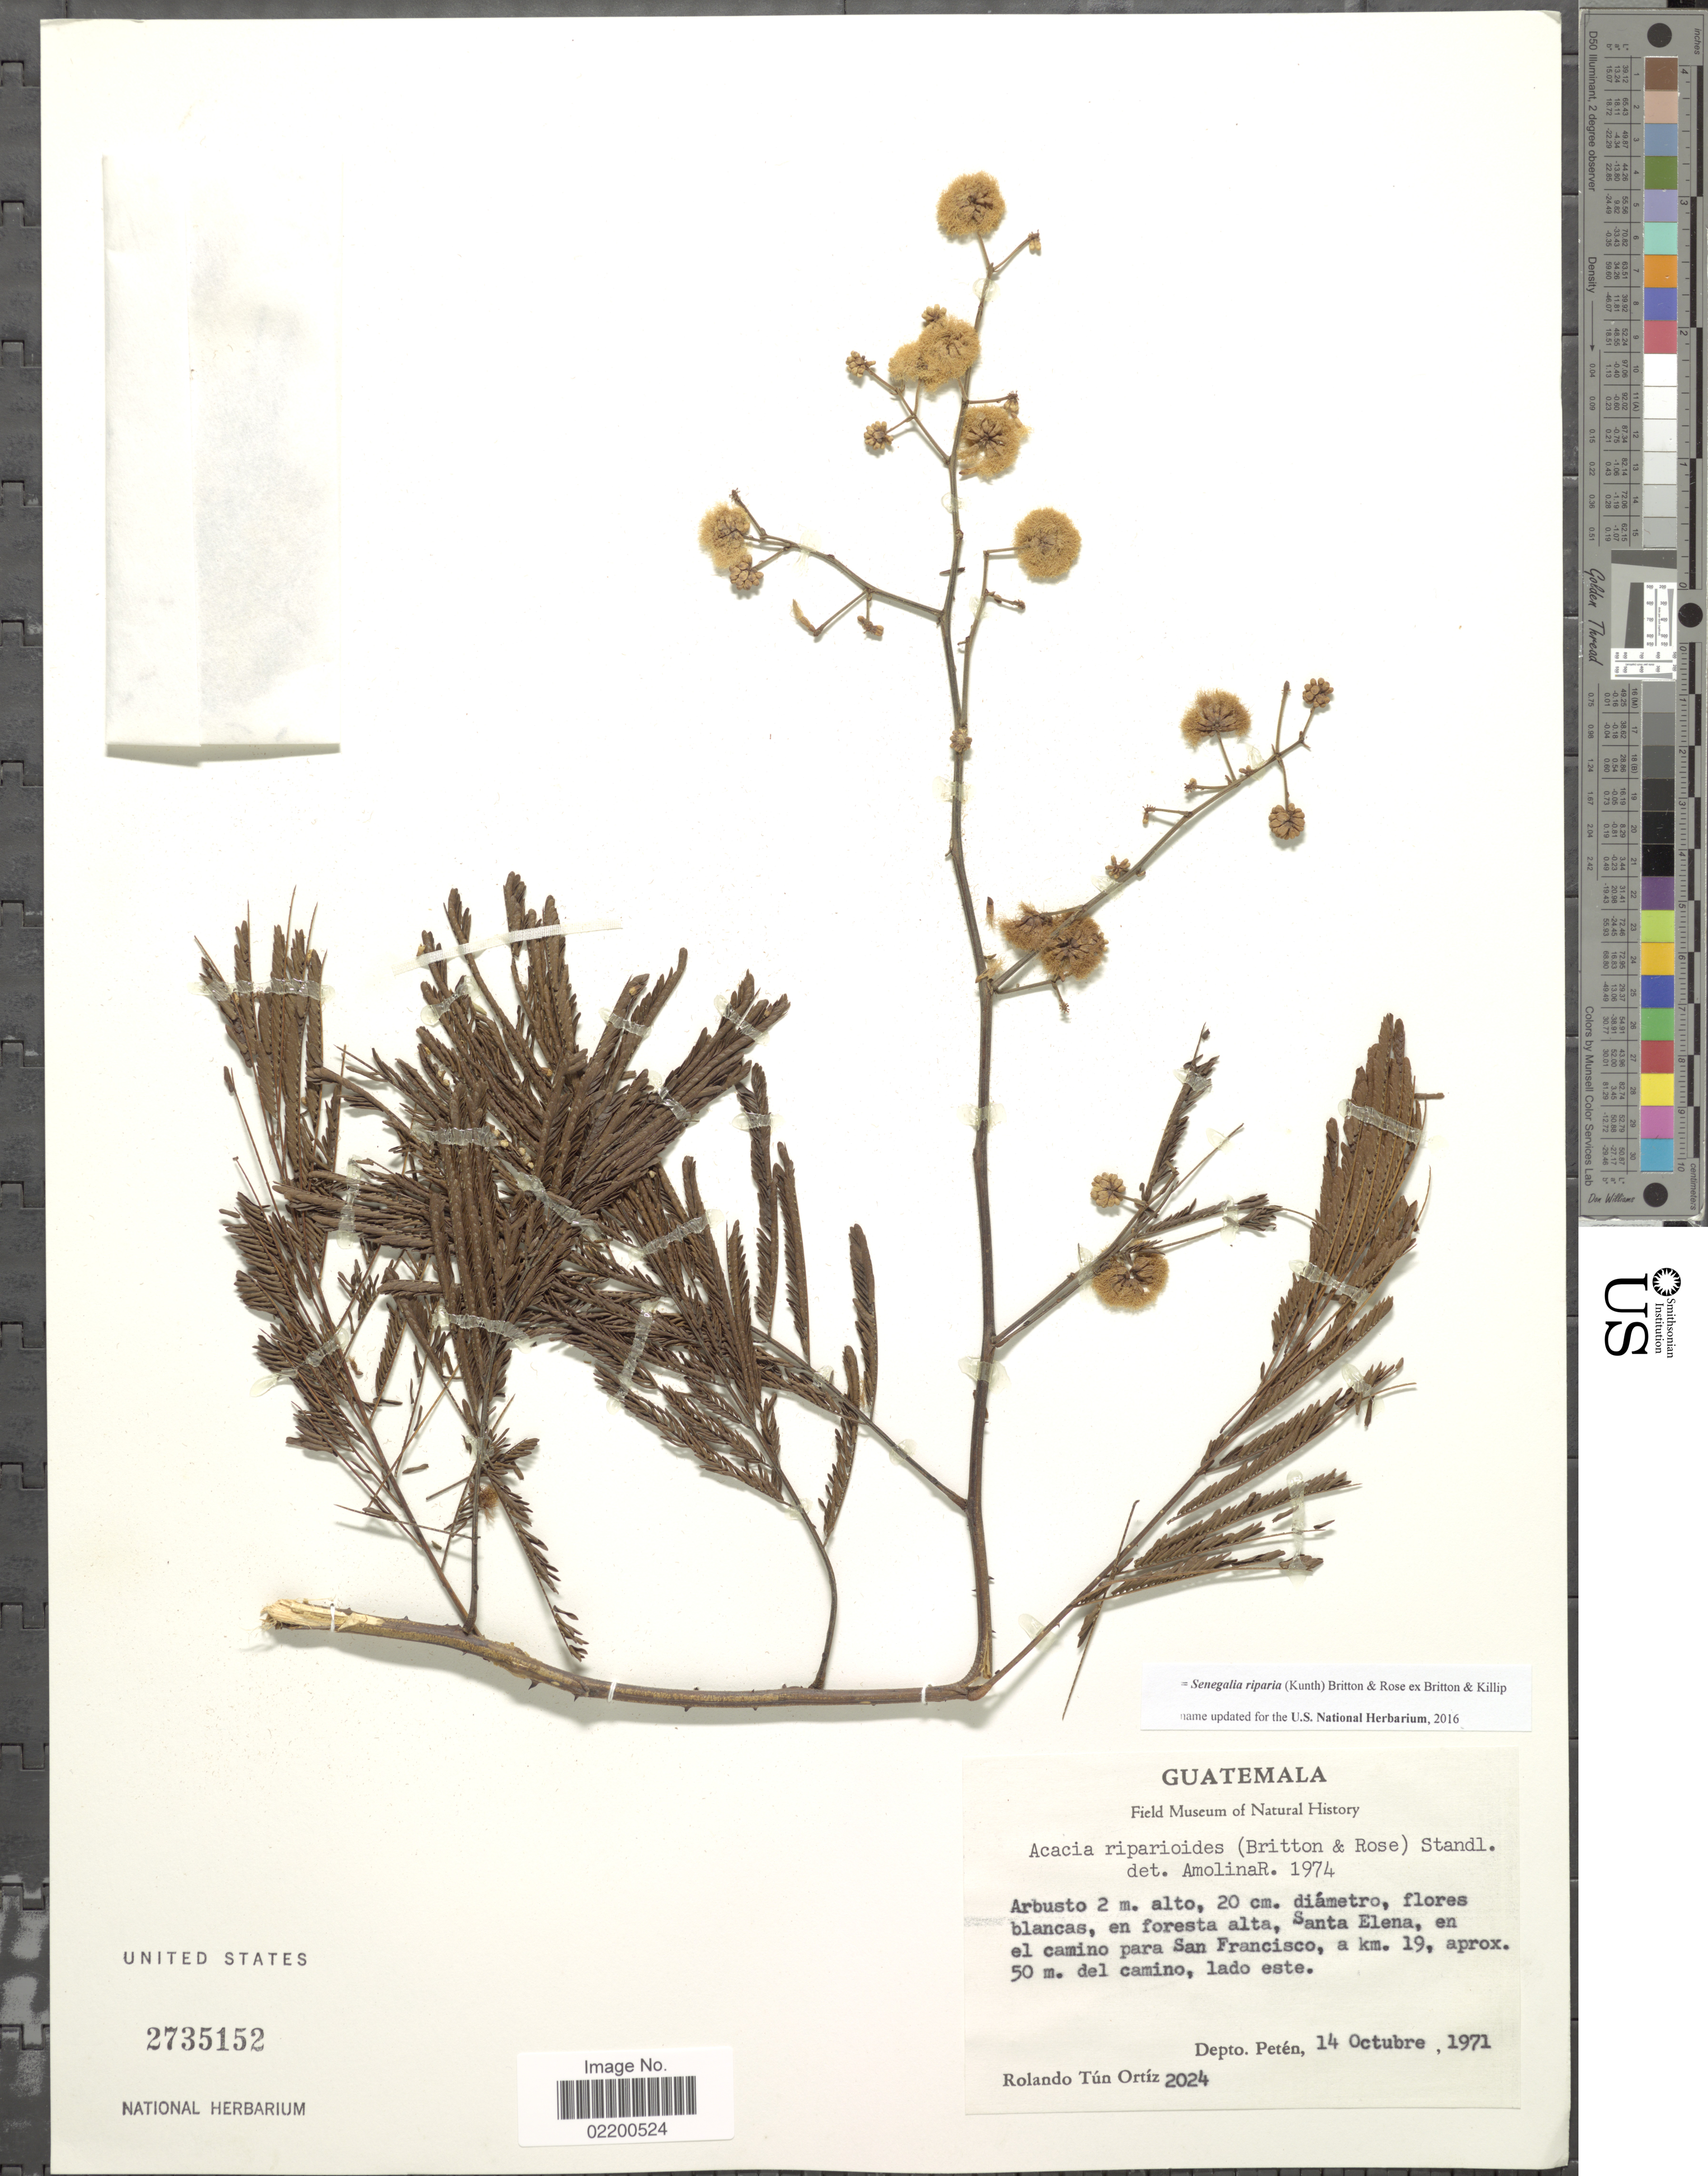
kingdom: Plantae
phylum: Tracheophyta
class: Magnoliopsida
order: Fabales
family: Fabaceae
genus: Senegalia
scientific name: Senegalia riparia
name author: (Kunth) Britton & Rose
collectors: R. Tún Ortíz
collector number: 2024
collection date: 1971-10-14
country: Guatemala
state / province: El Petén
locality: Santa Elena, en el camino para San Francisco, a km 19, approx 50 m del camino lado este, Depto. Peten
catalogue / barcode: US 2735152